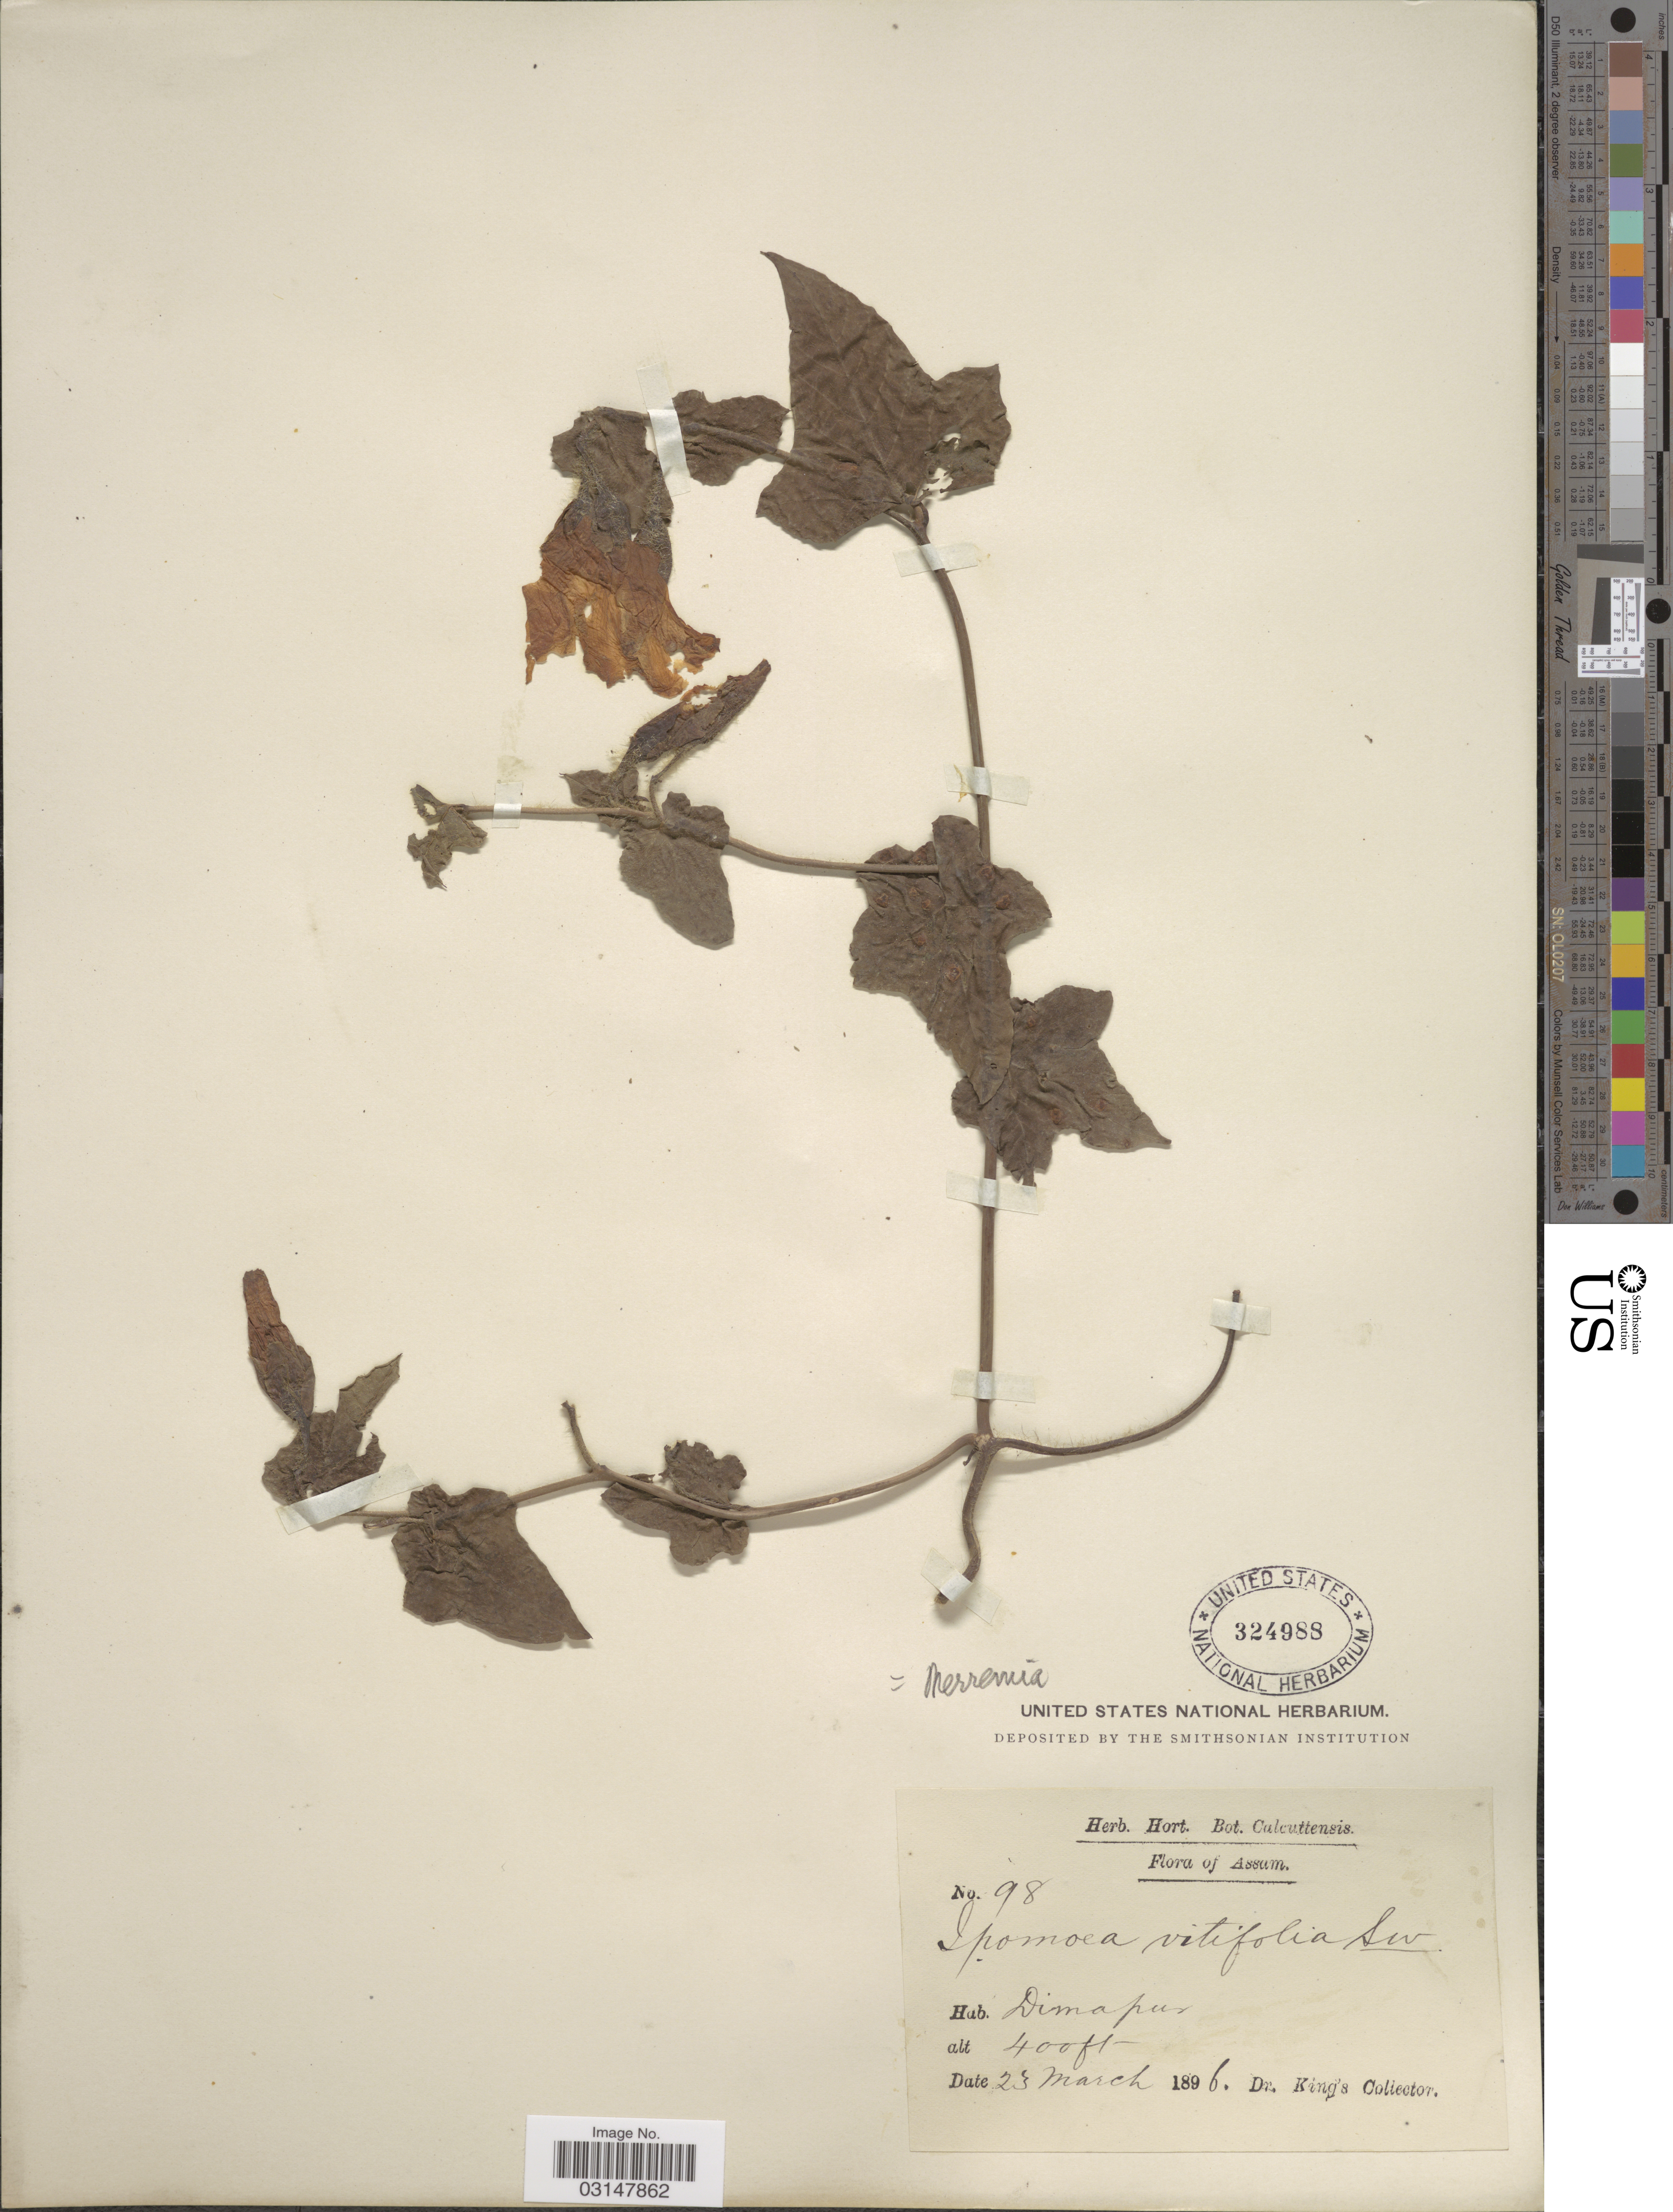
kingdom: Plantae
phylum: Tracheophyta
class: Magnoliopsida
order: Solanales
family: Convolvulaceae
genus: Distimake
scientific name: Distimake vitifolius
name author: (Burm. f.) Pisuttimarn & Petrongari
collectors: Dr. King's collector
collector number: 98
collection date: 1896-03-23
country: India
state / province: Assam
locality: Dimapur.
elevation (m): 122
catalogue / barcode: US 324988